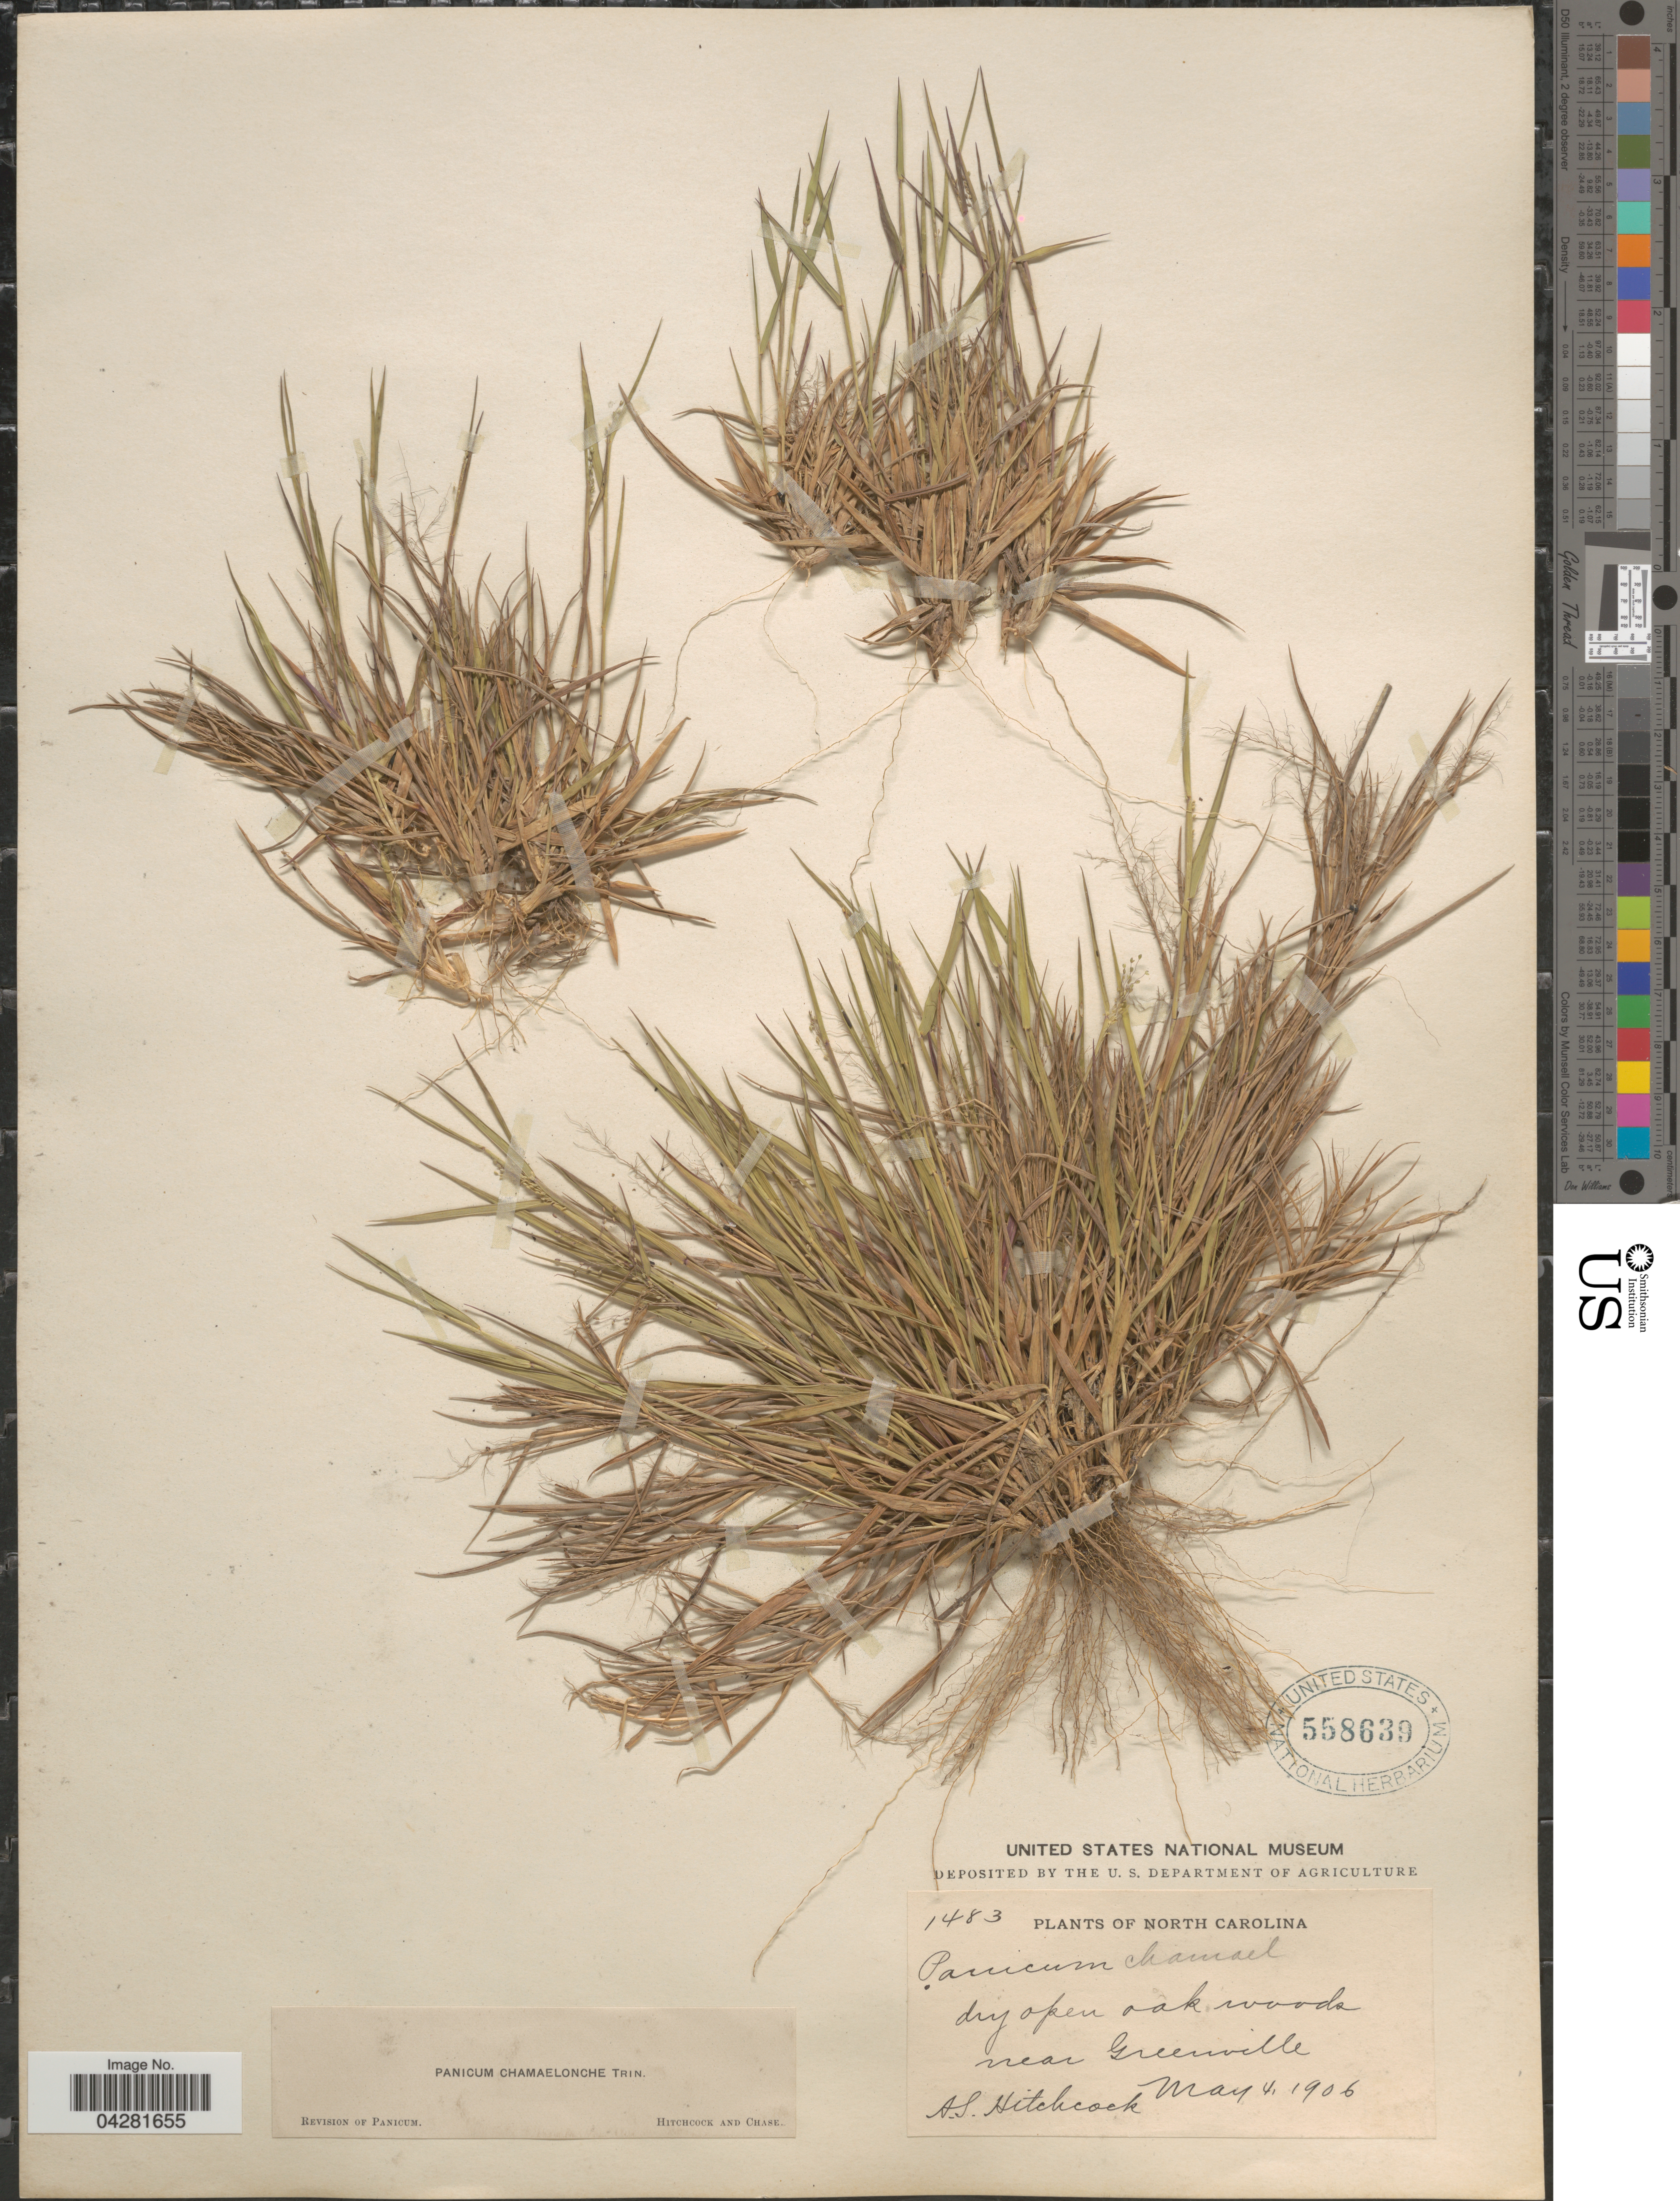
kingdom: Plantae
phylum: Tracheophyta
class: Liliopsida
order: Poales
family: Poaceae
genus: Dichanthelium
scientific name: Dichanthelium ensifolium var. ensifolium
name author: (Baldwin ex Elliot) Gould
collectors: A. S. Hitchcock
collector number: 1483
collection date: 1906-05-04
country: United States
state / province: North Carolina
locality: Dry open oak woods near Greenville.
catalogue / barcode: US 558639